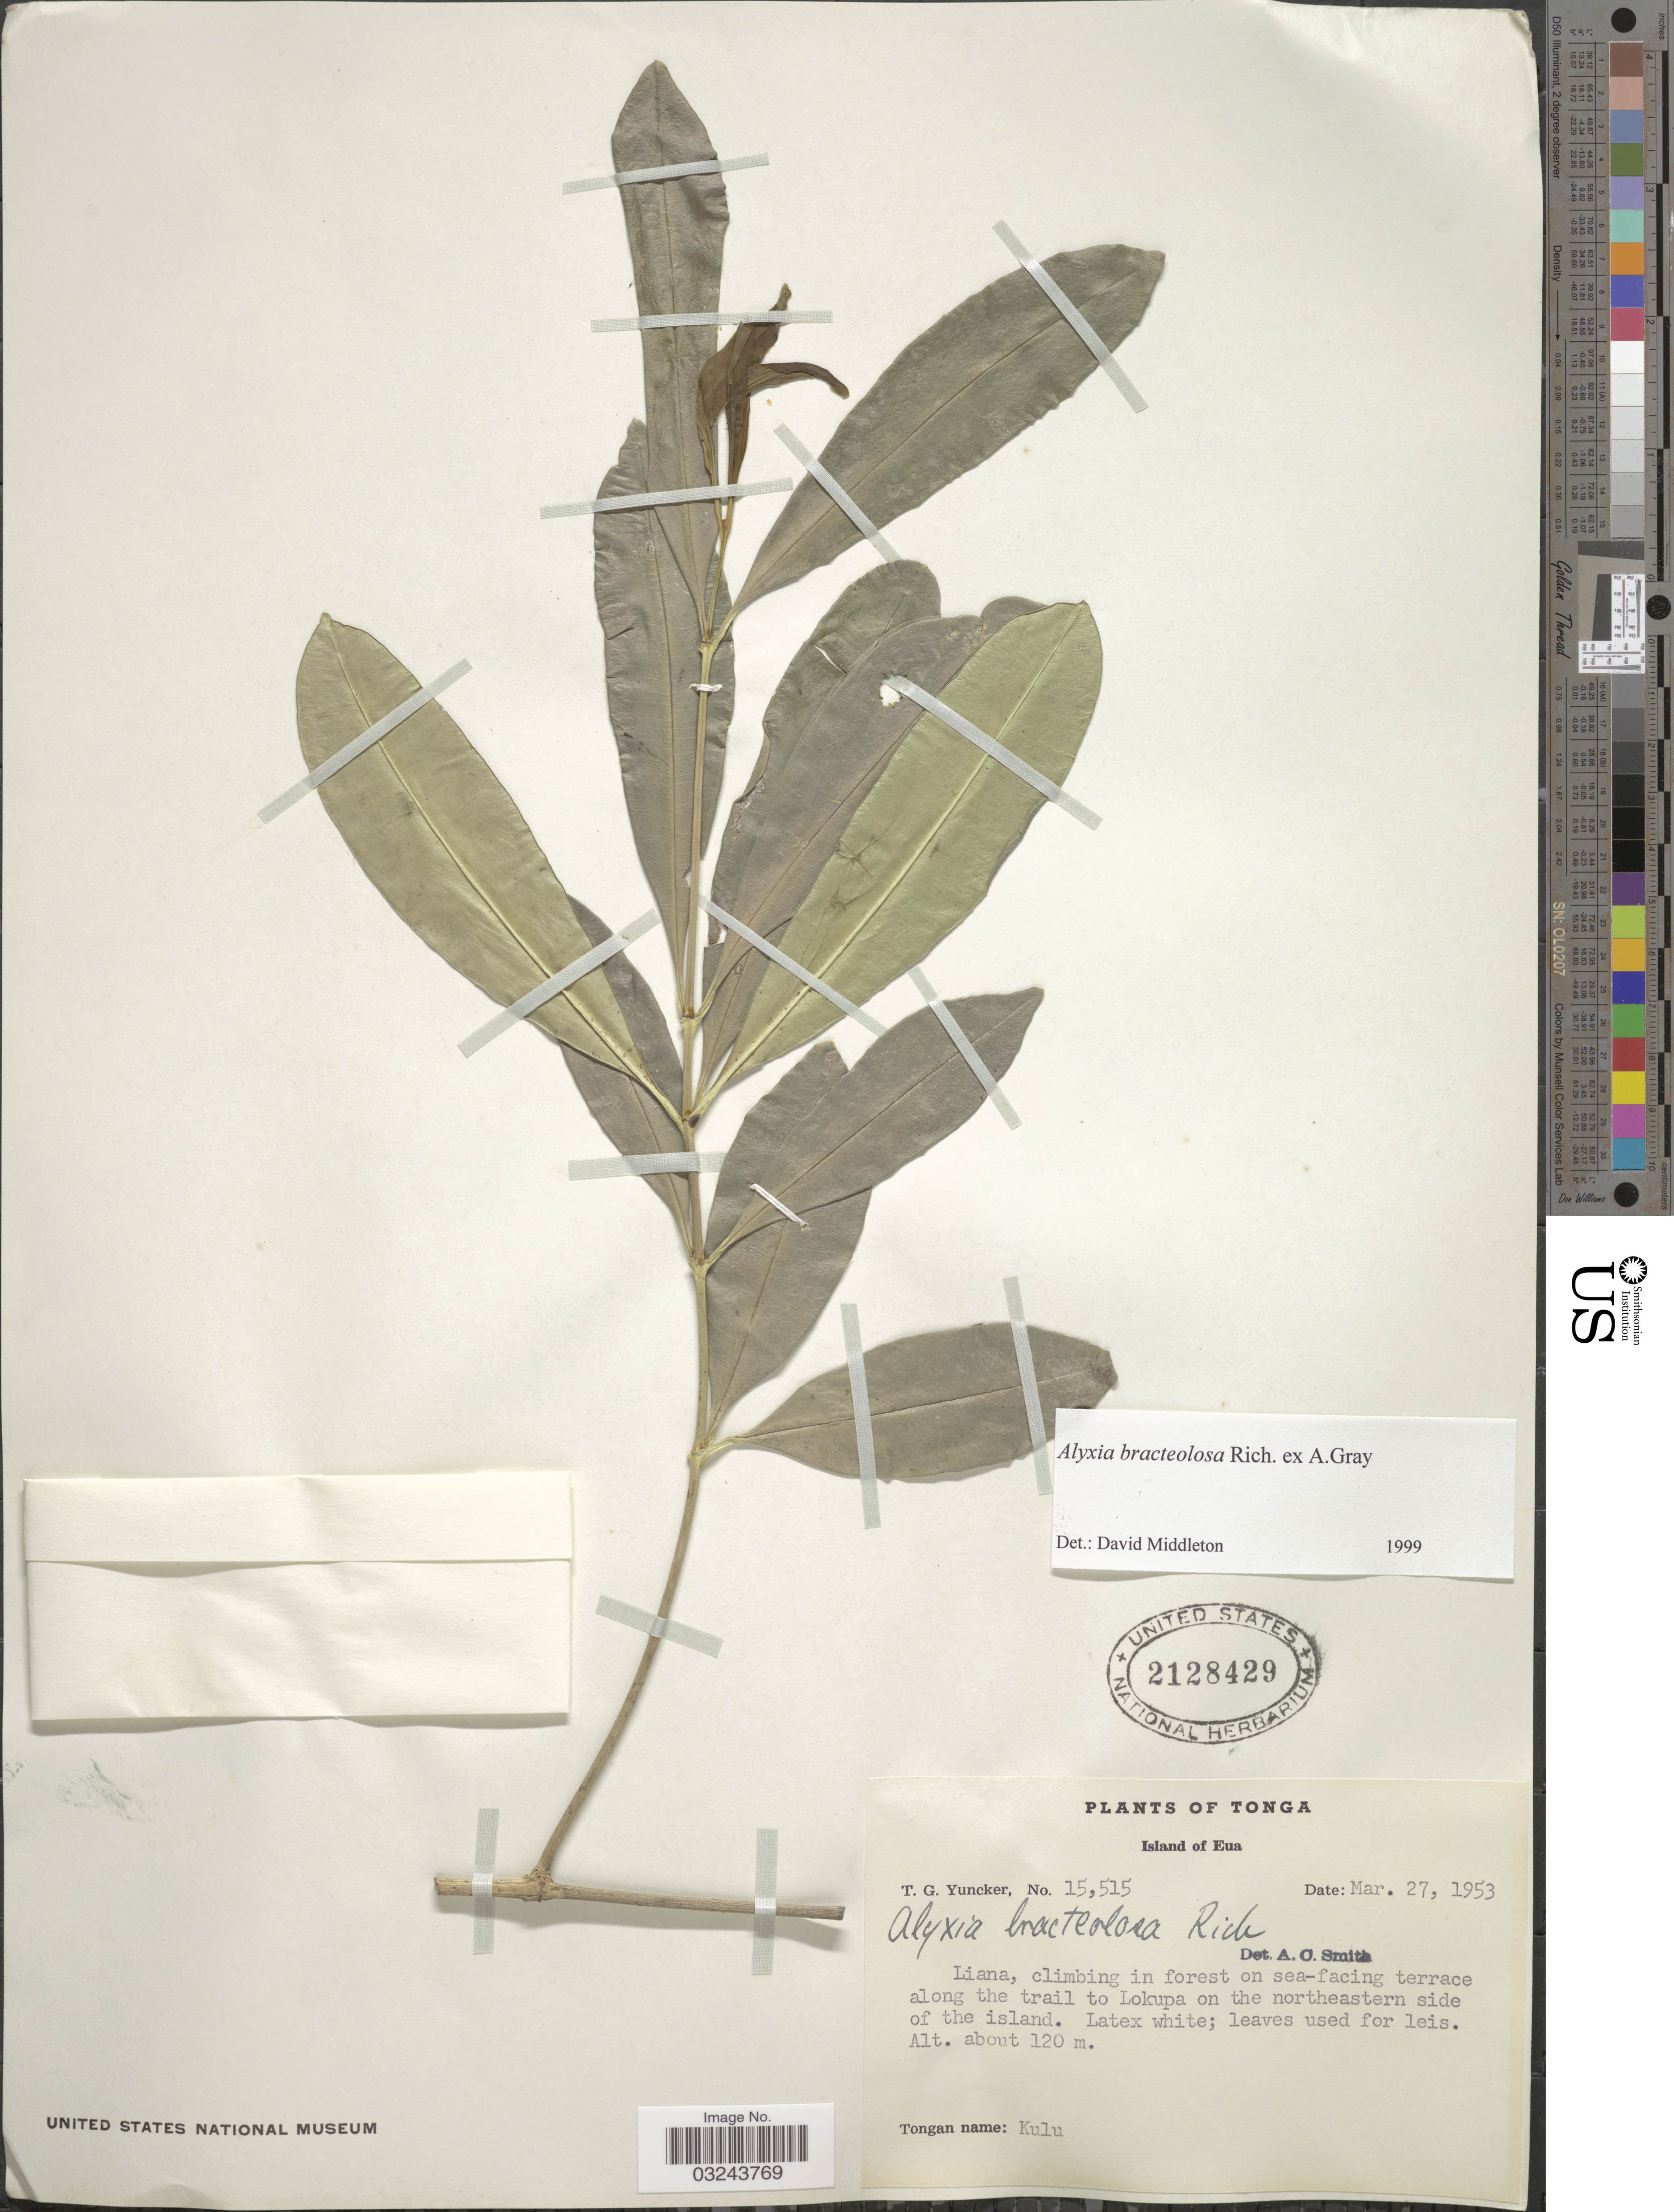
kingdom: Plantae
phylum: Tracheophyta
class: Magnoliopsida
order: Gentianales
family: Apocynaceae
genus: Alyxia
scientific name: Alyxia bracteolosa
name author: W.P. Rich ex A. Gray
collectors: T. G. Yuncker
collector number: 15515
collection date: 1953-03-27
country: Tonga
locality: Island of Eua. Climbing on the forest on sea-facing terrace along the trail to Lokupa on the northeastern side of the island.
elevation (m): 120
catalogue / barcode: US 2128429